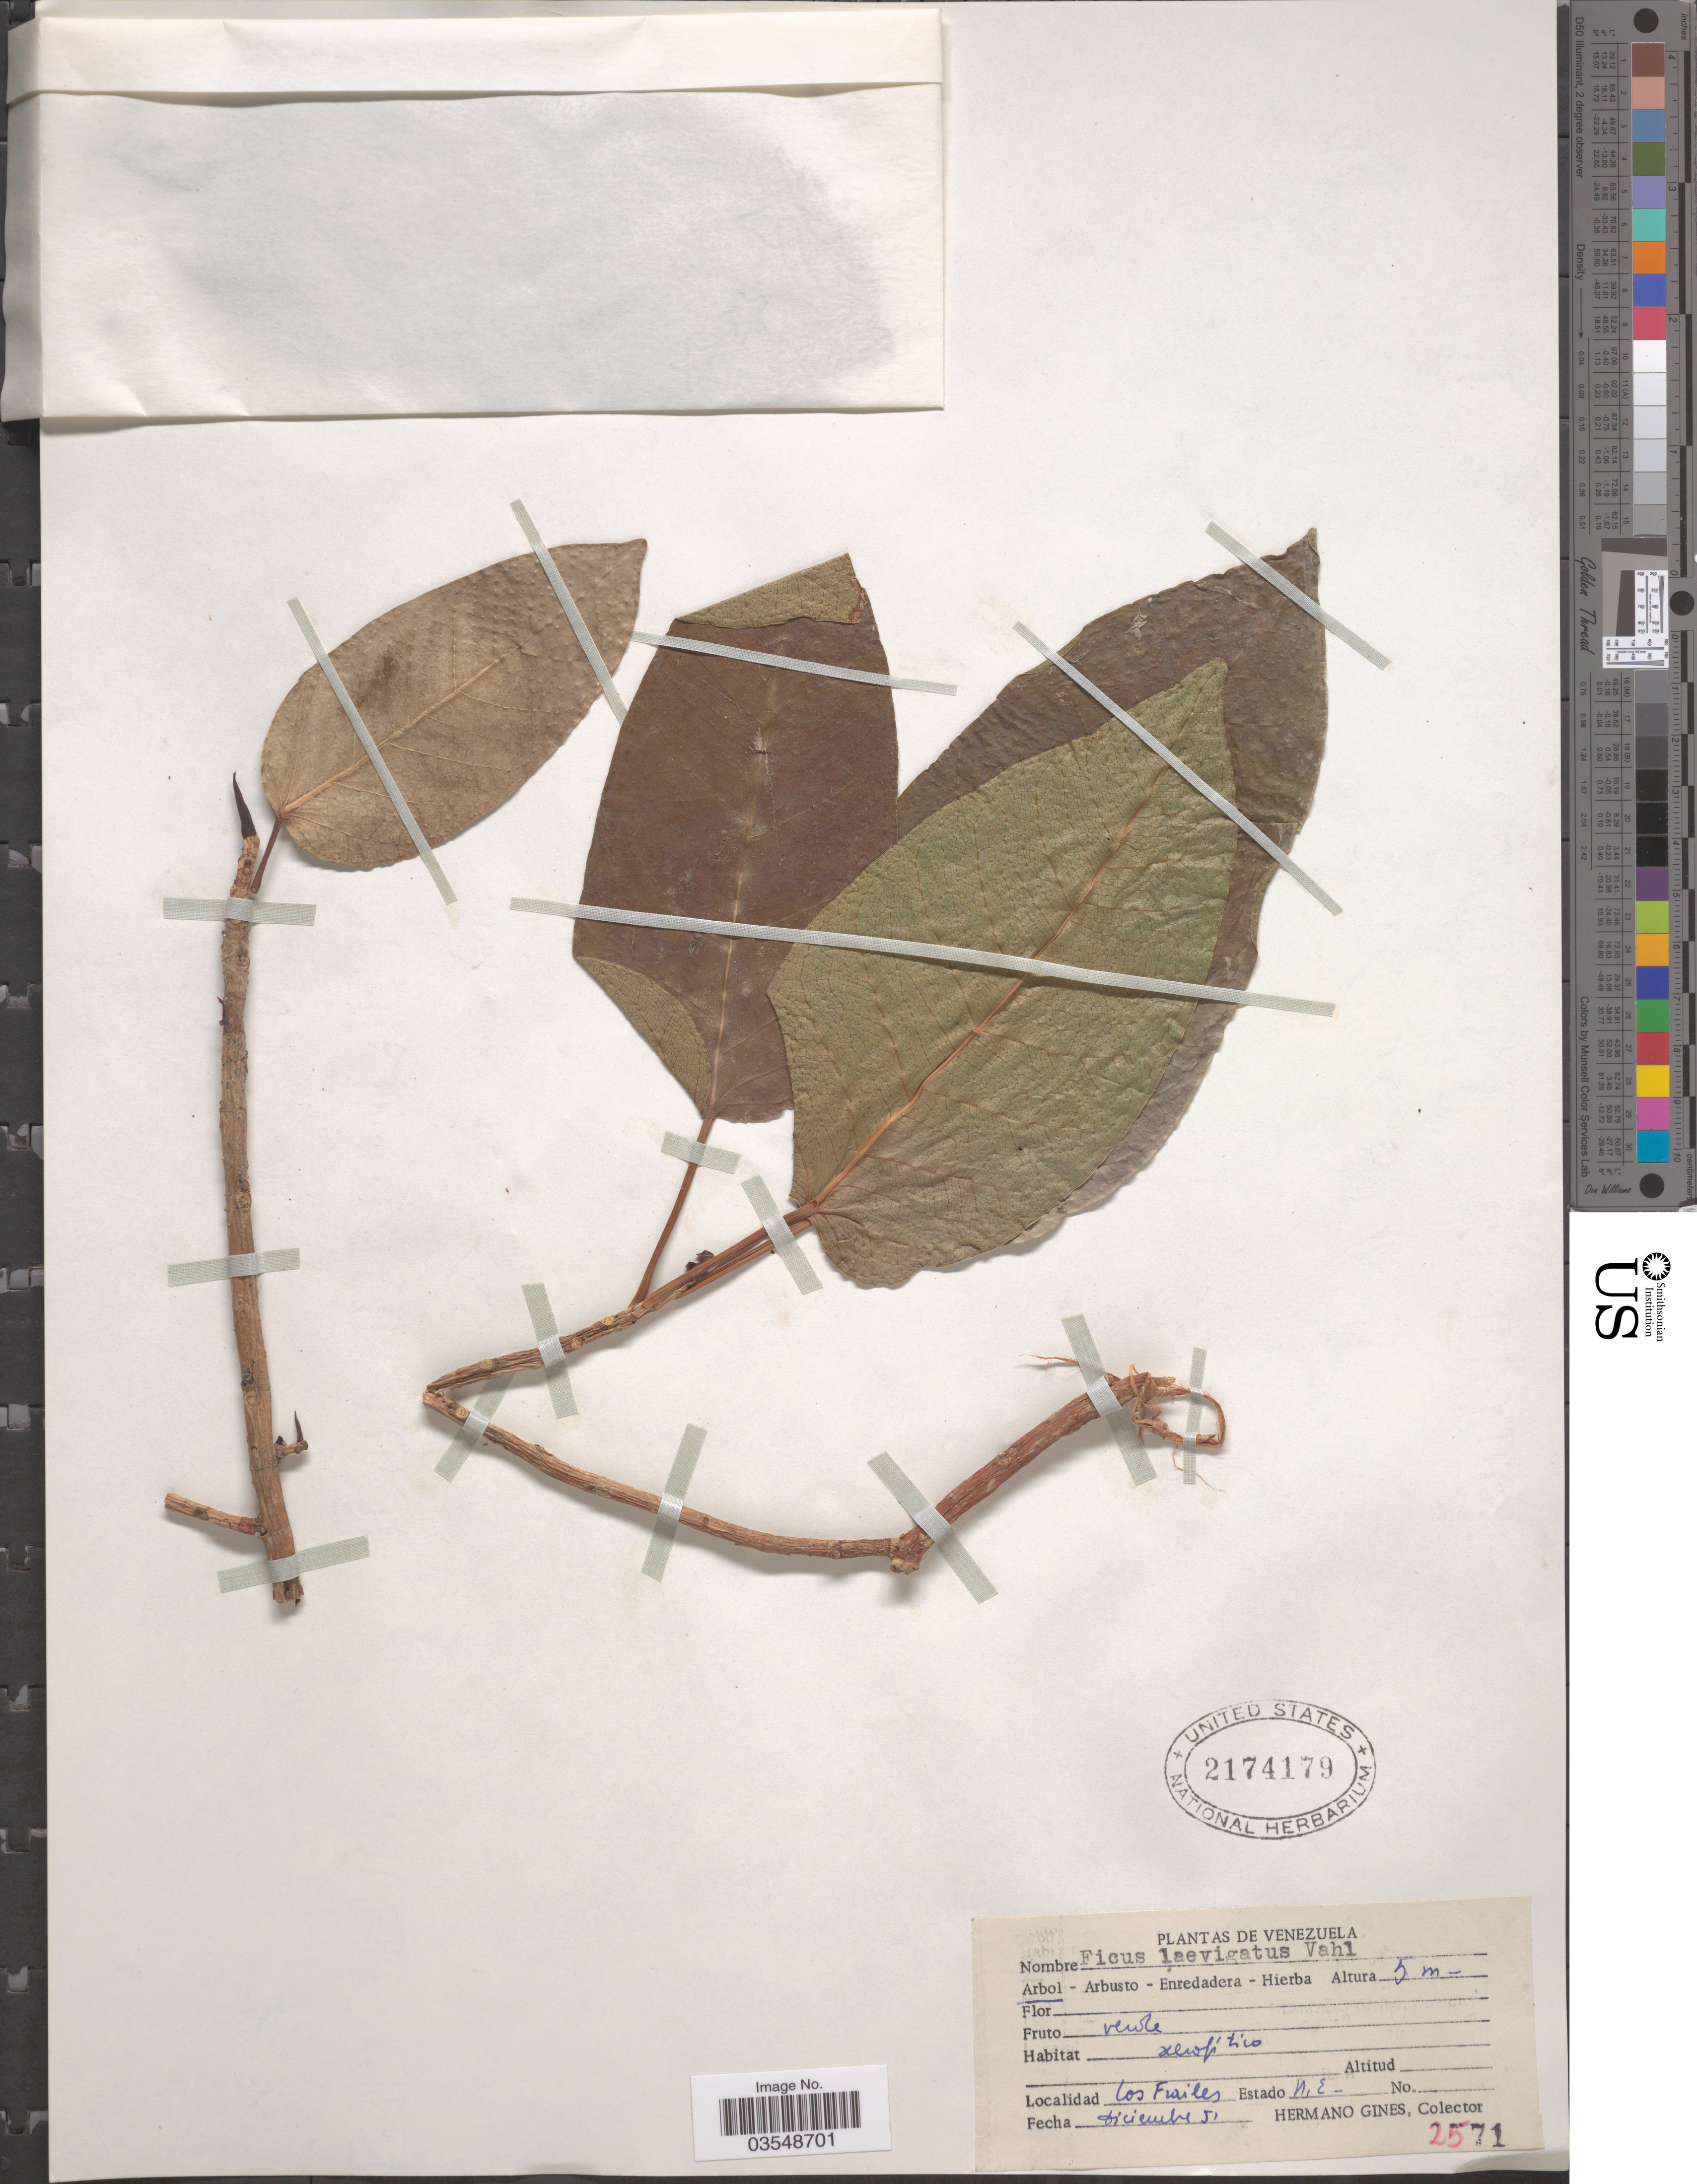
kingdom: Plantae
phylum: Tracheophyta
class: Magnoliopsida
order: Rosales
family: Moraceae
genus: Ficus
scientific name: Ficus laevigata sensu Blanco non Vahl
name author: Blanco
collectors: Bro. Gines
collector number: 2571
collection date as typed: Transcribed d/m/y: /12/51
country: Venezuela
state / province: Nueva Esparta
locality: Los Frailes. Estado N.E.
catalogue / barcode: US 2174179